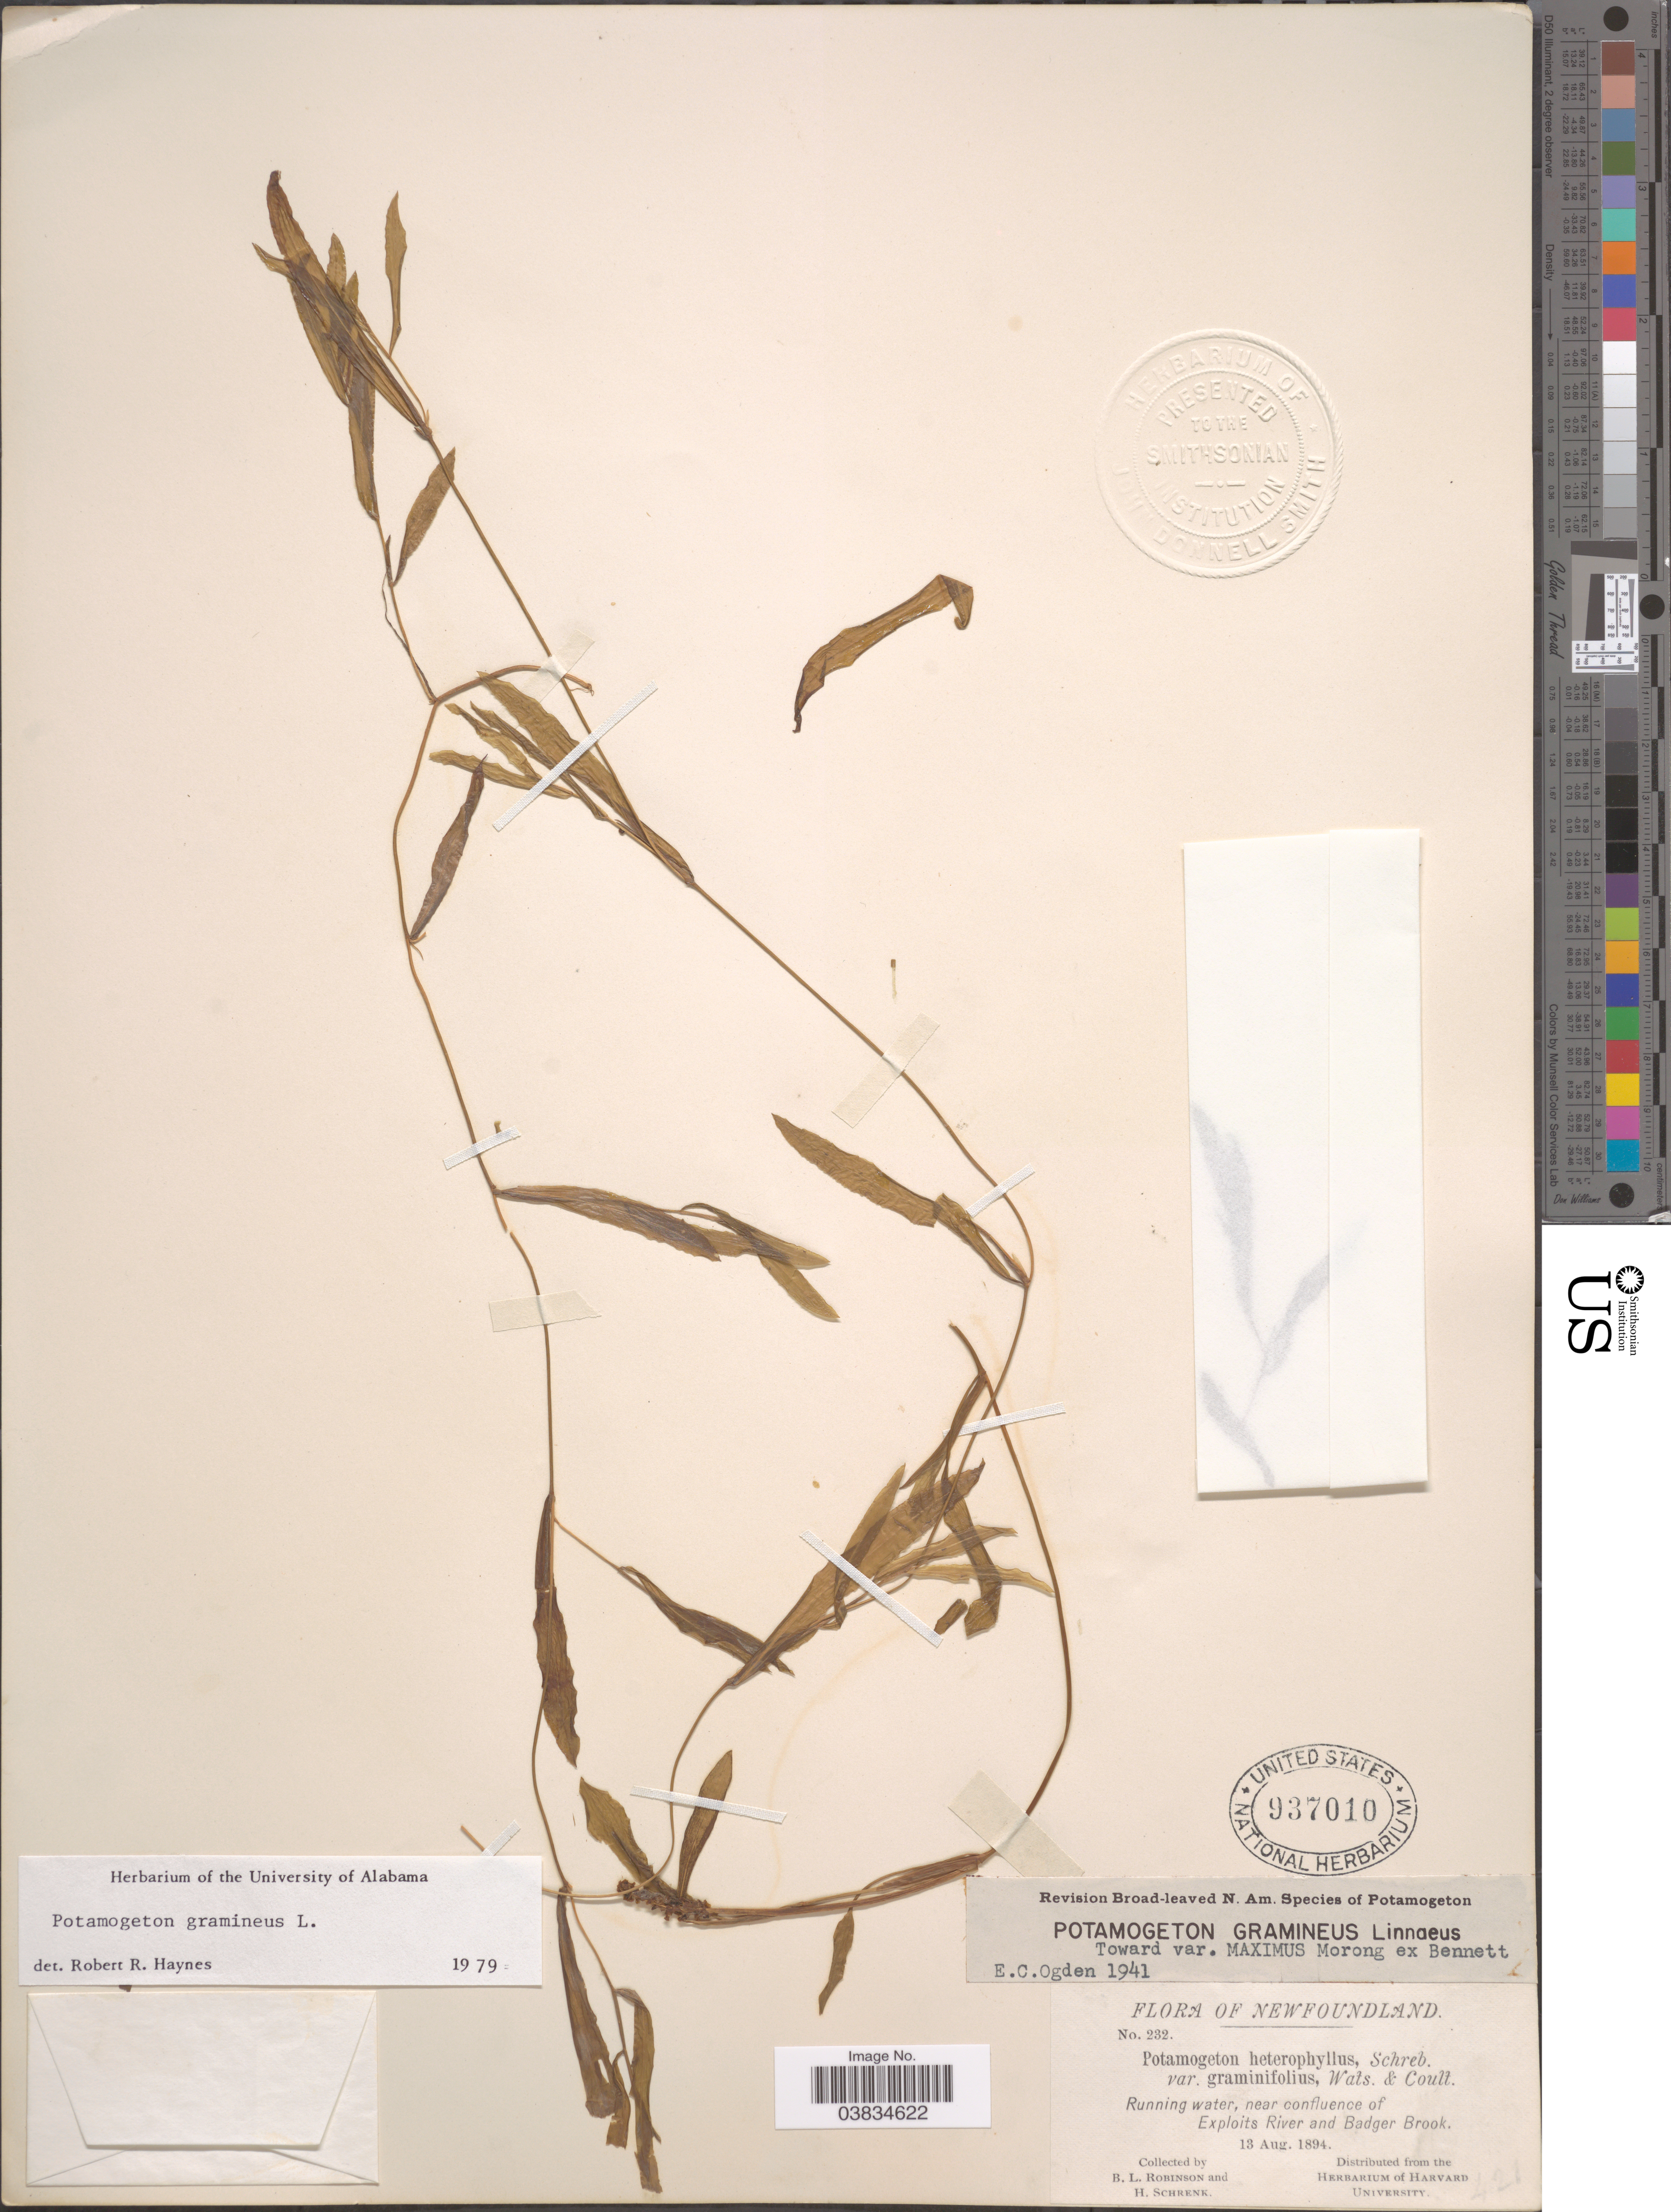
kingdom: Plantae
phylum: Tracheophyta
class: Liliopsida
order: Alismatales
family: Potamogetonaceae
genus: Potamogeton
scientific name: Potamogeton gramineus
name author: L.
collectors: B. L. Robinson & H. Schrenk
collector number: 232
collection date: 1894-08-13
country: Canada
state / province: Newfoundland and Labrador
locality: Running water, near confluence of Exploits river and Badger Brook.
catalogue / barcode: US 937010